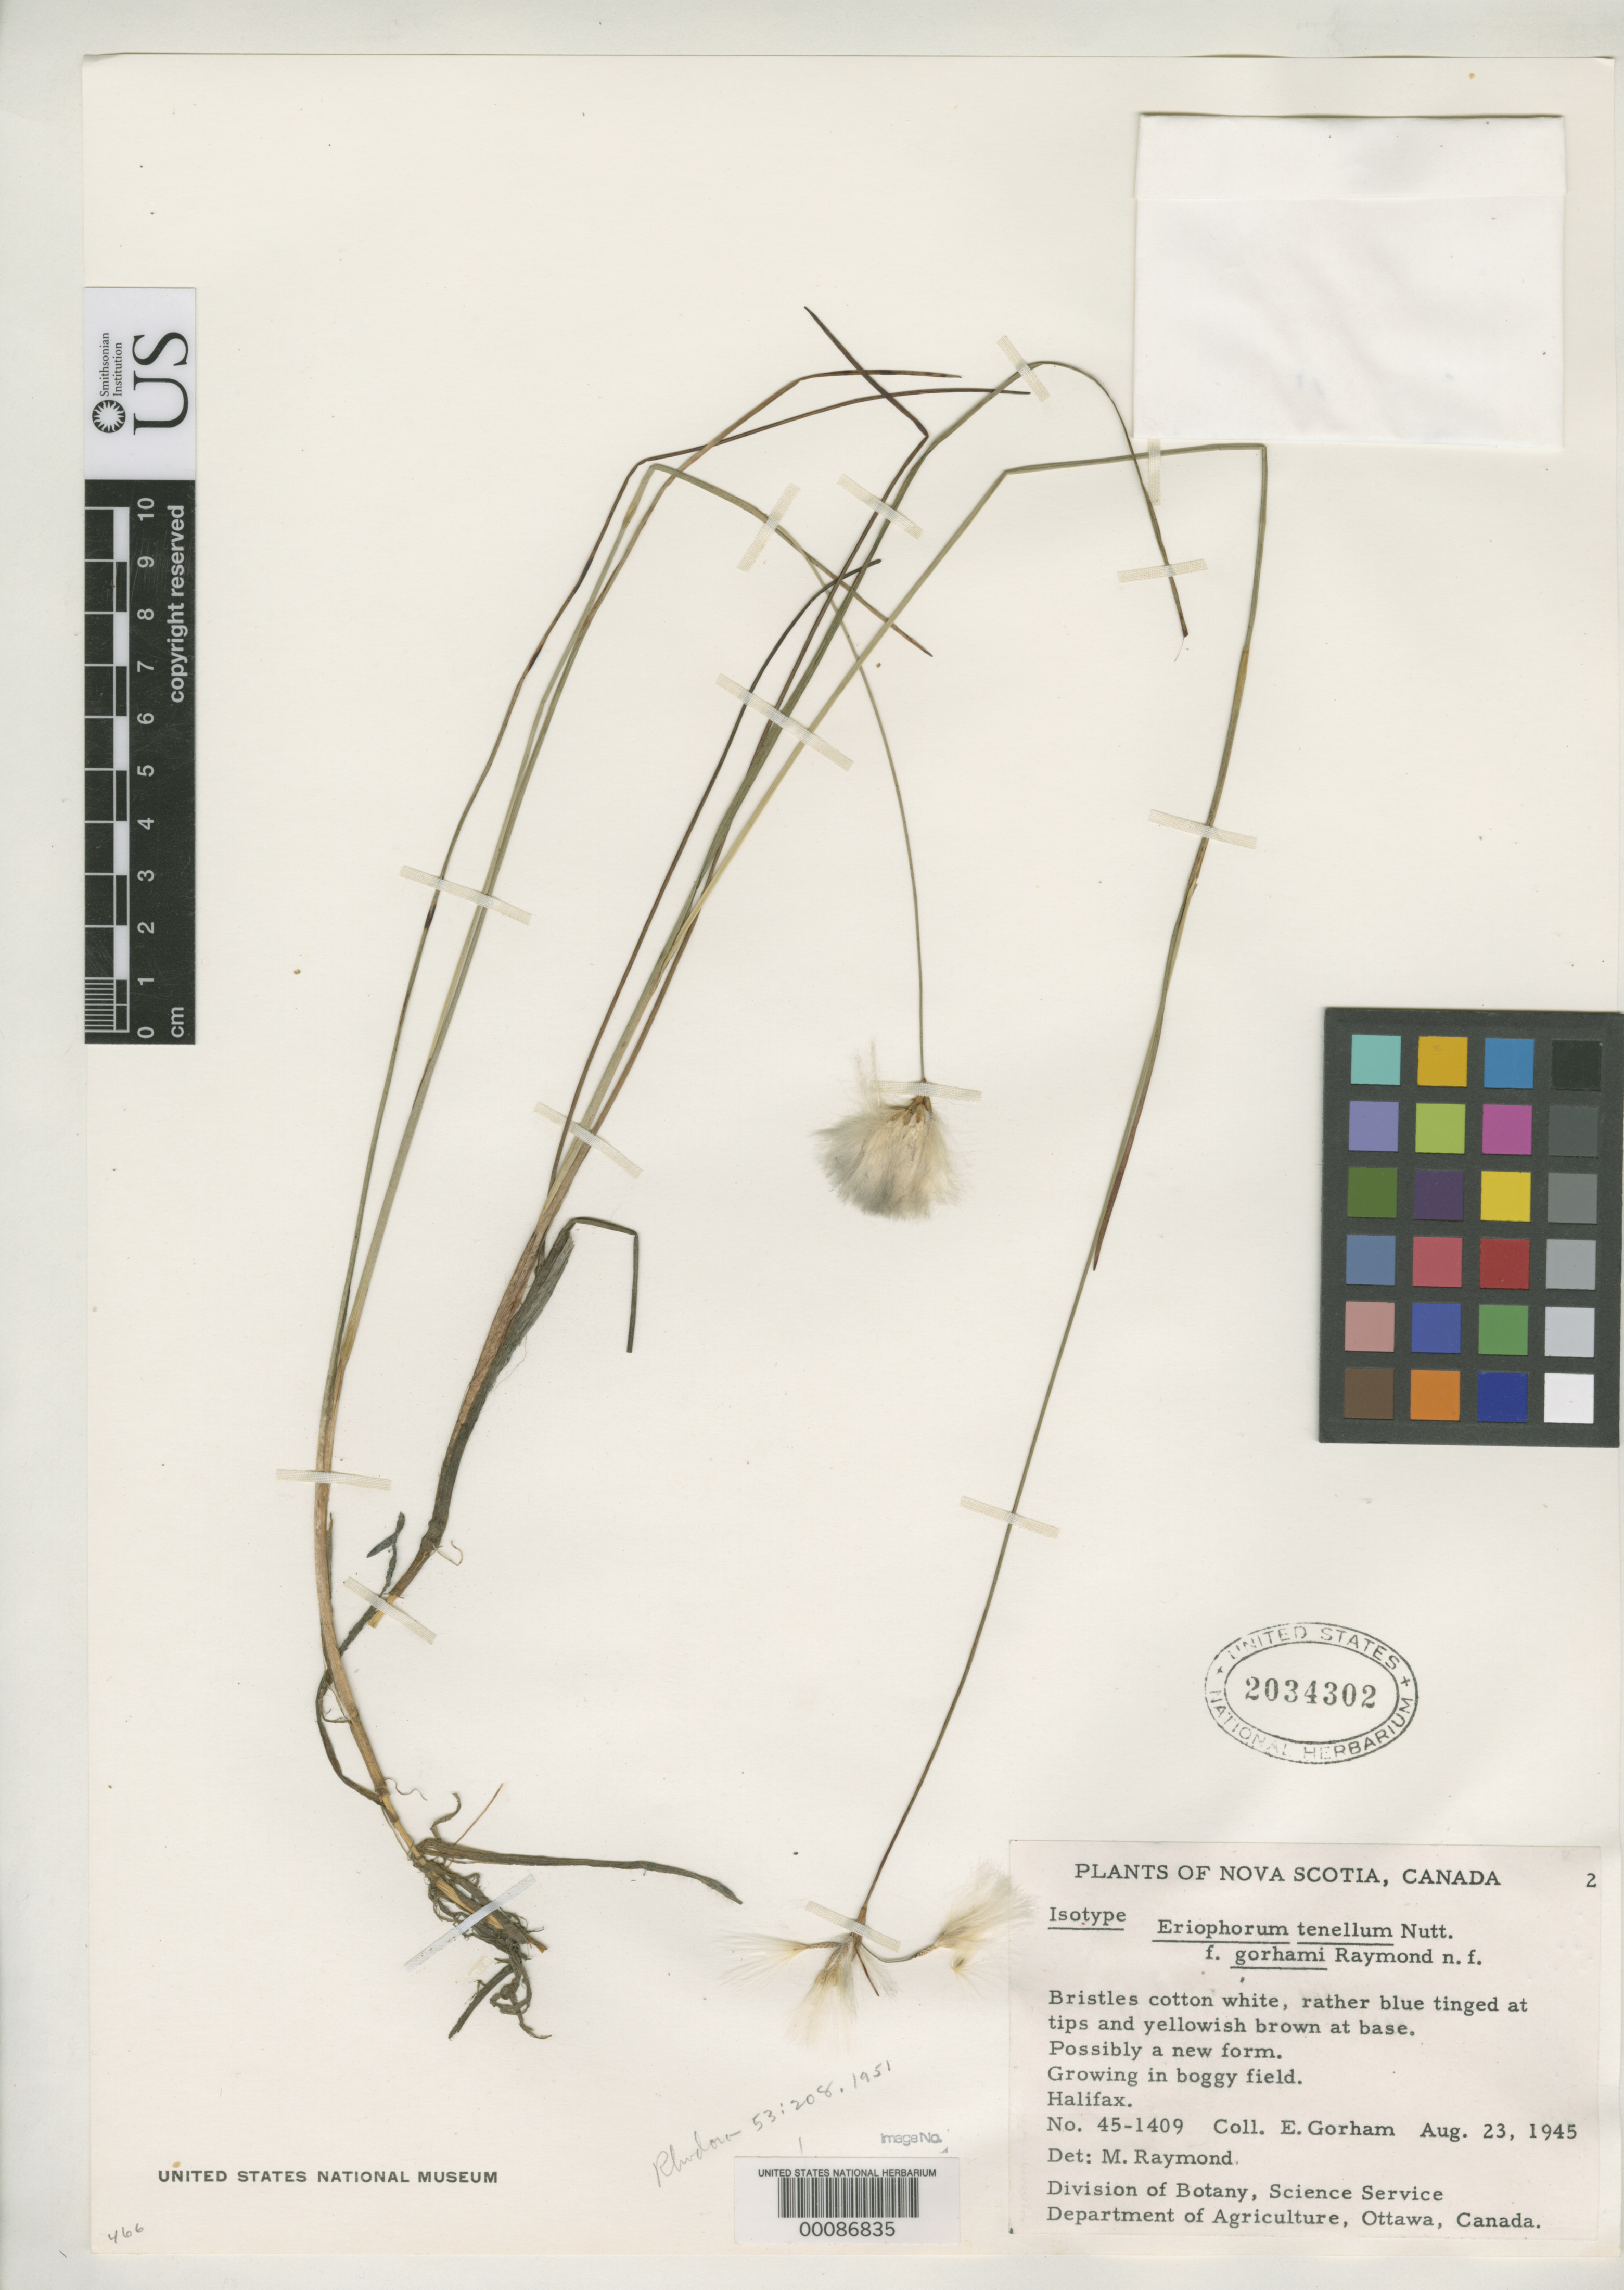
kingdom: Plantae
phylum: Tracheophyta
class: Liliopsida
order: Poales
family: Cyperaceae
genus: Eriophorum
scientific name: Eriophorum tenellum f. gorhamii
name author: Raymond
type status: Isotype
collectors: E. Gorham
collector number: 45-1409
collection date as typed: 23 Aug 1945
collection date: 1945-08-23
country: Canada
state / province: Nova Scotia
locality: Halifax.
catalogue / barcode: US 2034302